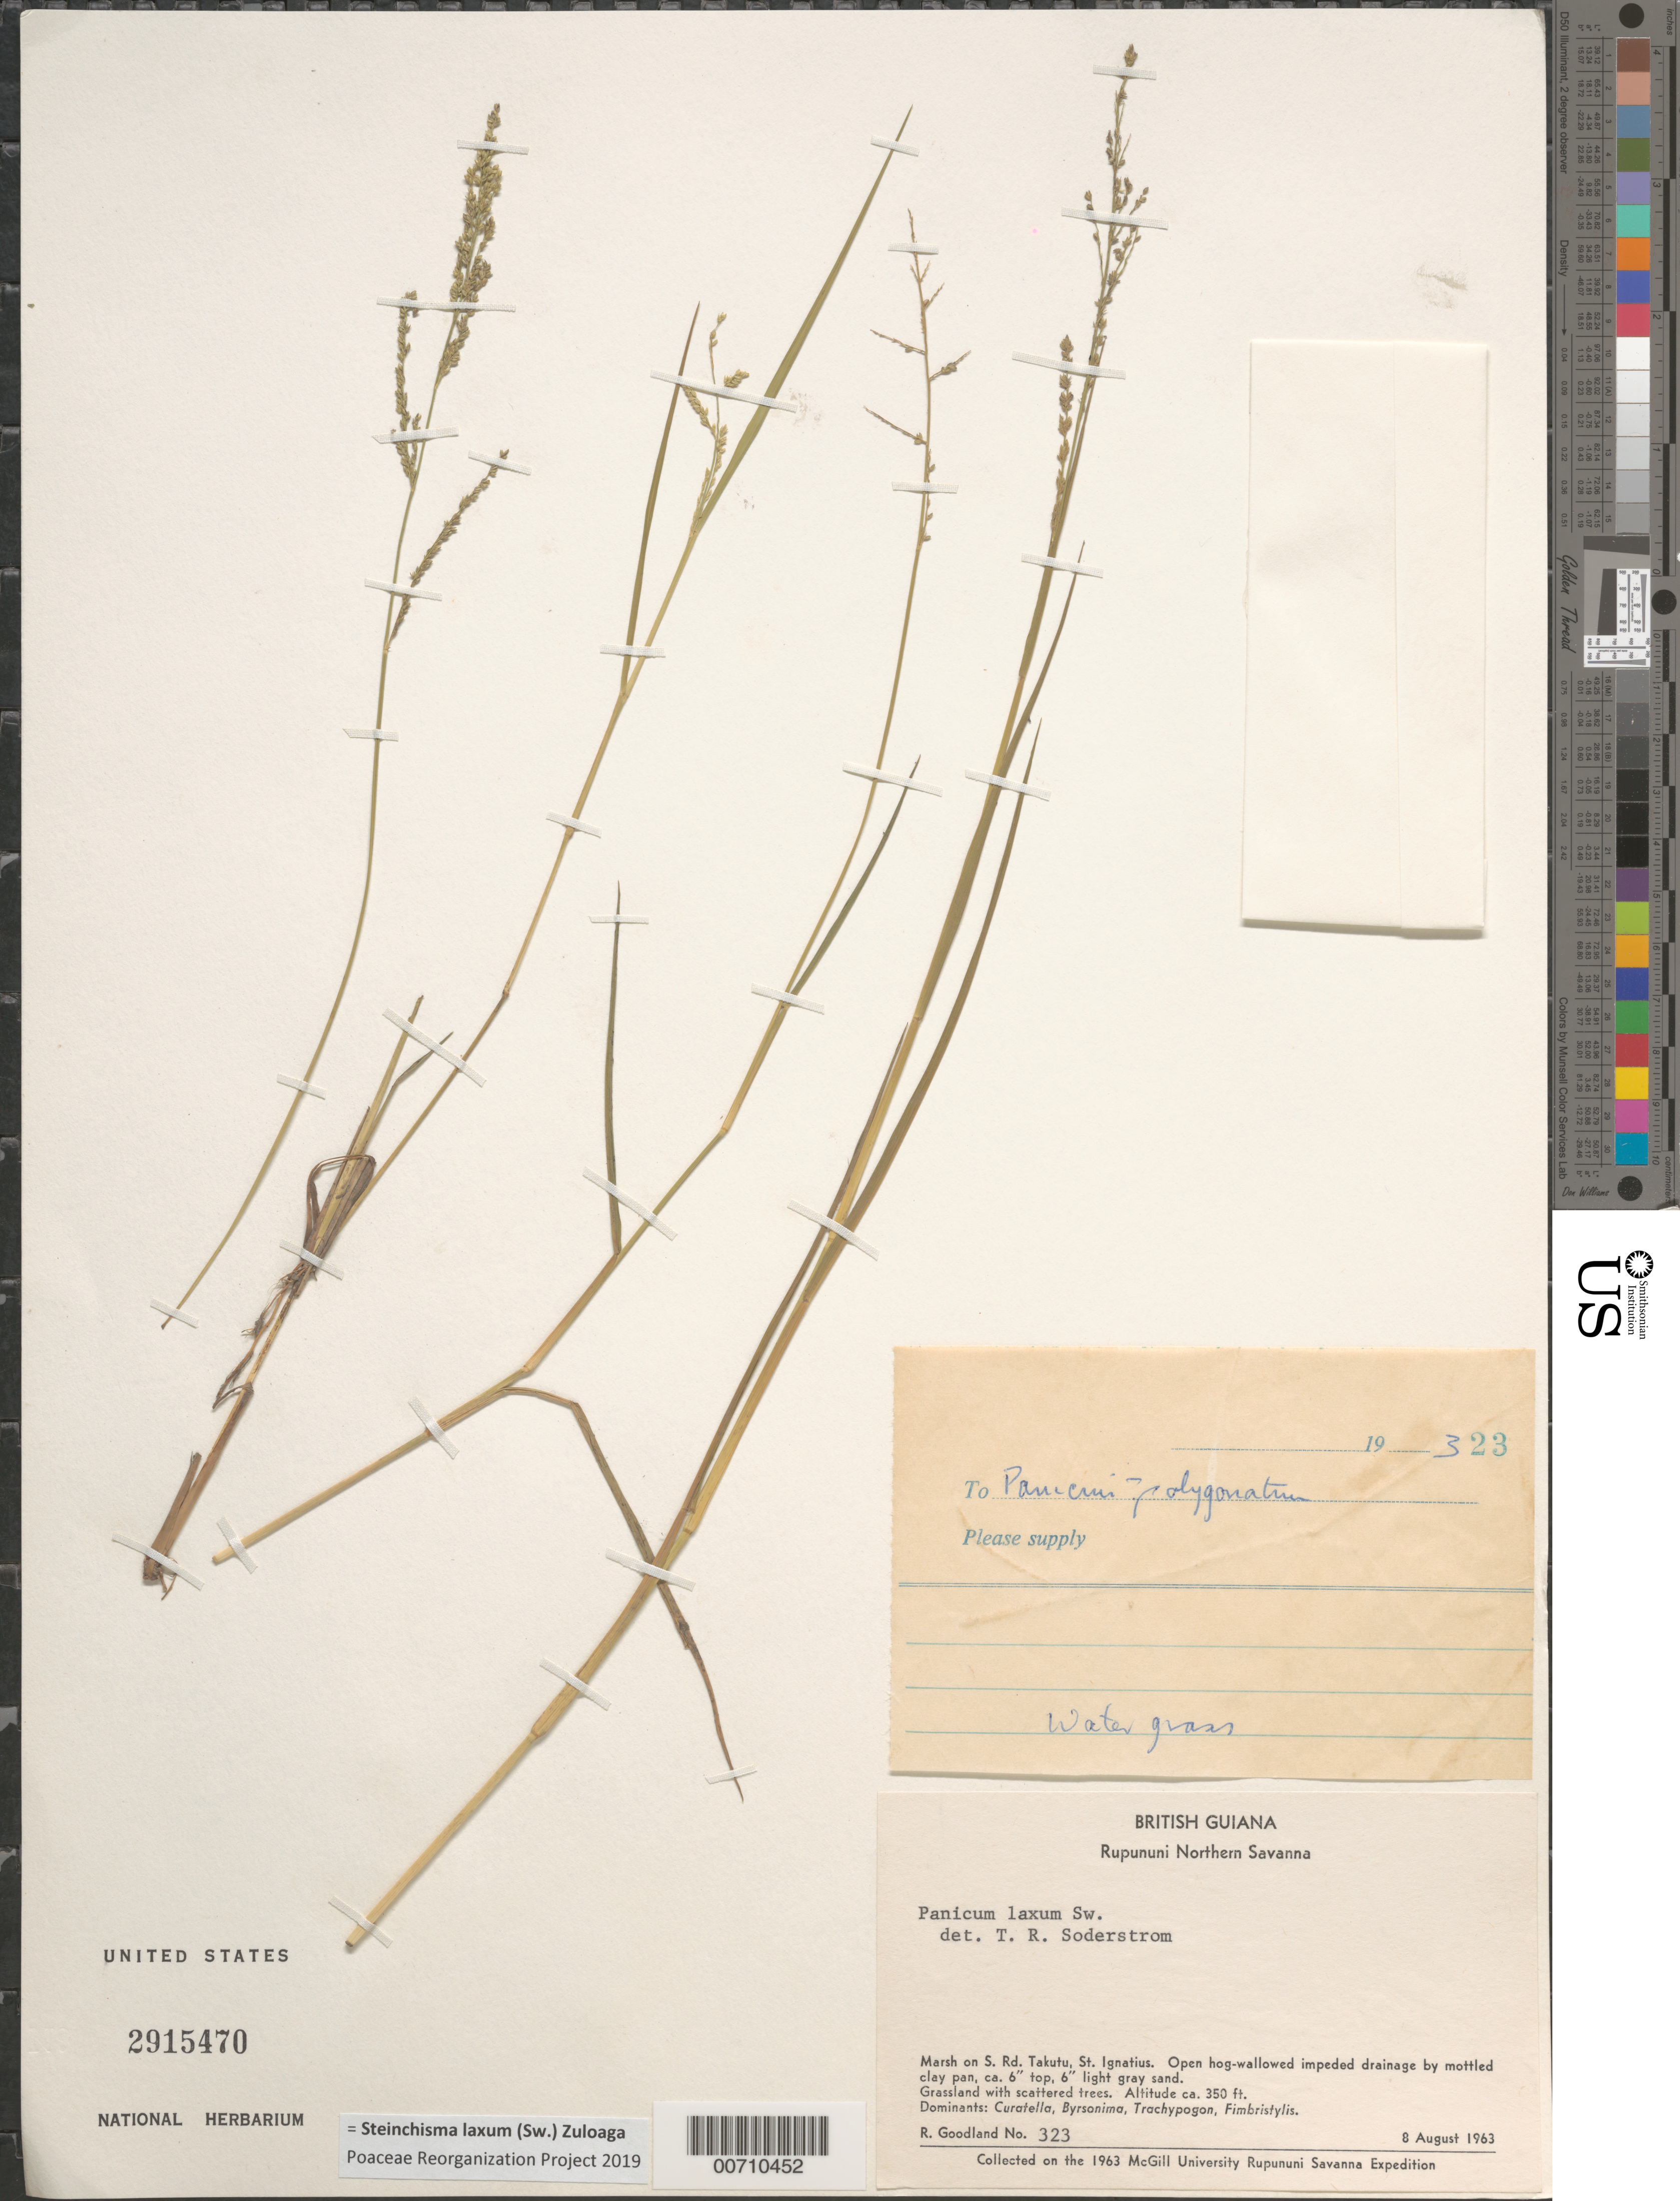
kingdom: Plantae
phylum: Tracheophyta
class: Liliopsida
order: Poales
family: Poaceae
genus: Panicum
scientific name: Panicum laxum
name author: Sw.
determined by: Soderstrom, T. R.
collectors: R. Goodland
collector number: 323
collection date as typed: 8-Aug-63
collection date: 1963-08-08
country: Guyana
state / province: U. Takutu-U. Essequibo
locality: Rupununi Northern Savanna, S road, Takutu - St. Ignatius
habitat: Grassland with scattered trees. Dominants: Curatella, Byrsonima, Trachypogon, Fimbristylis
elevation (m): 107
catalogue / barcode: US 2915470